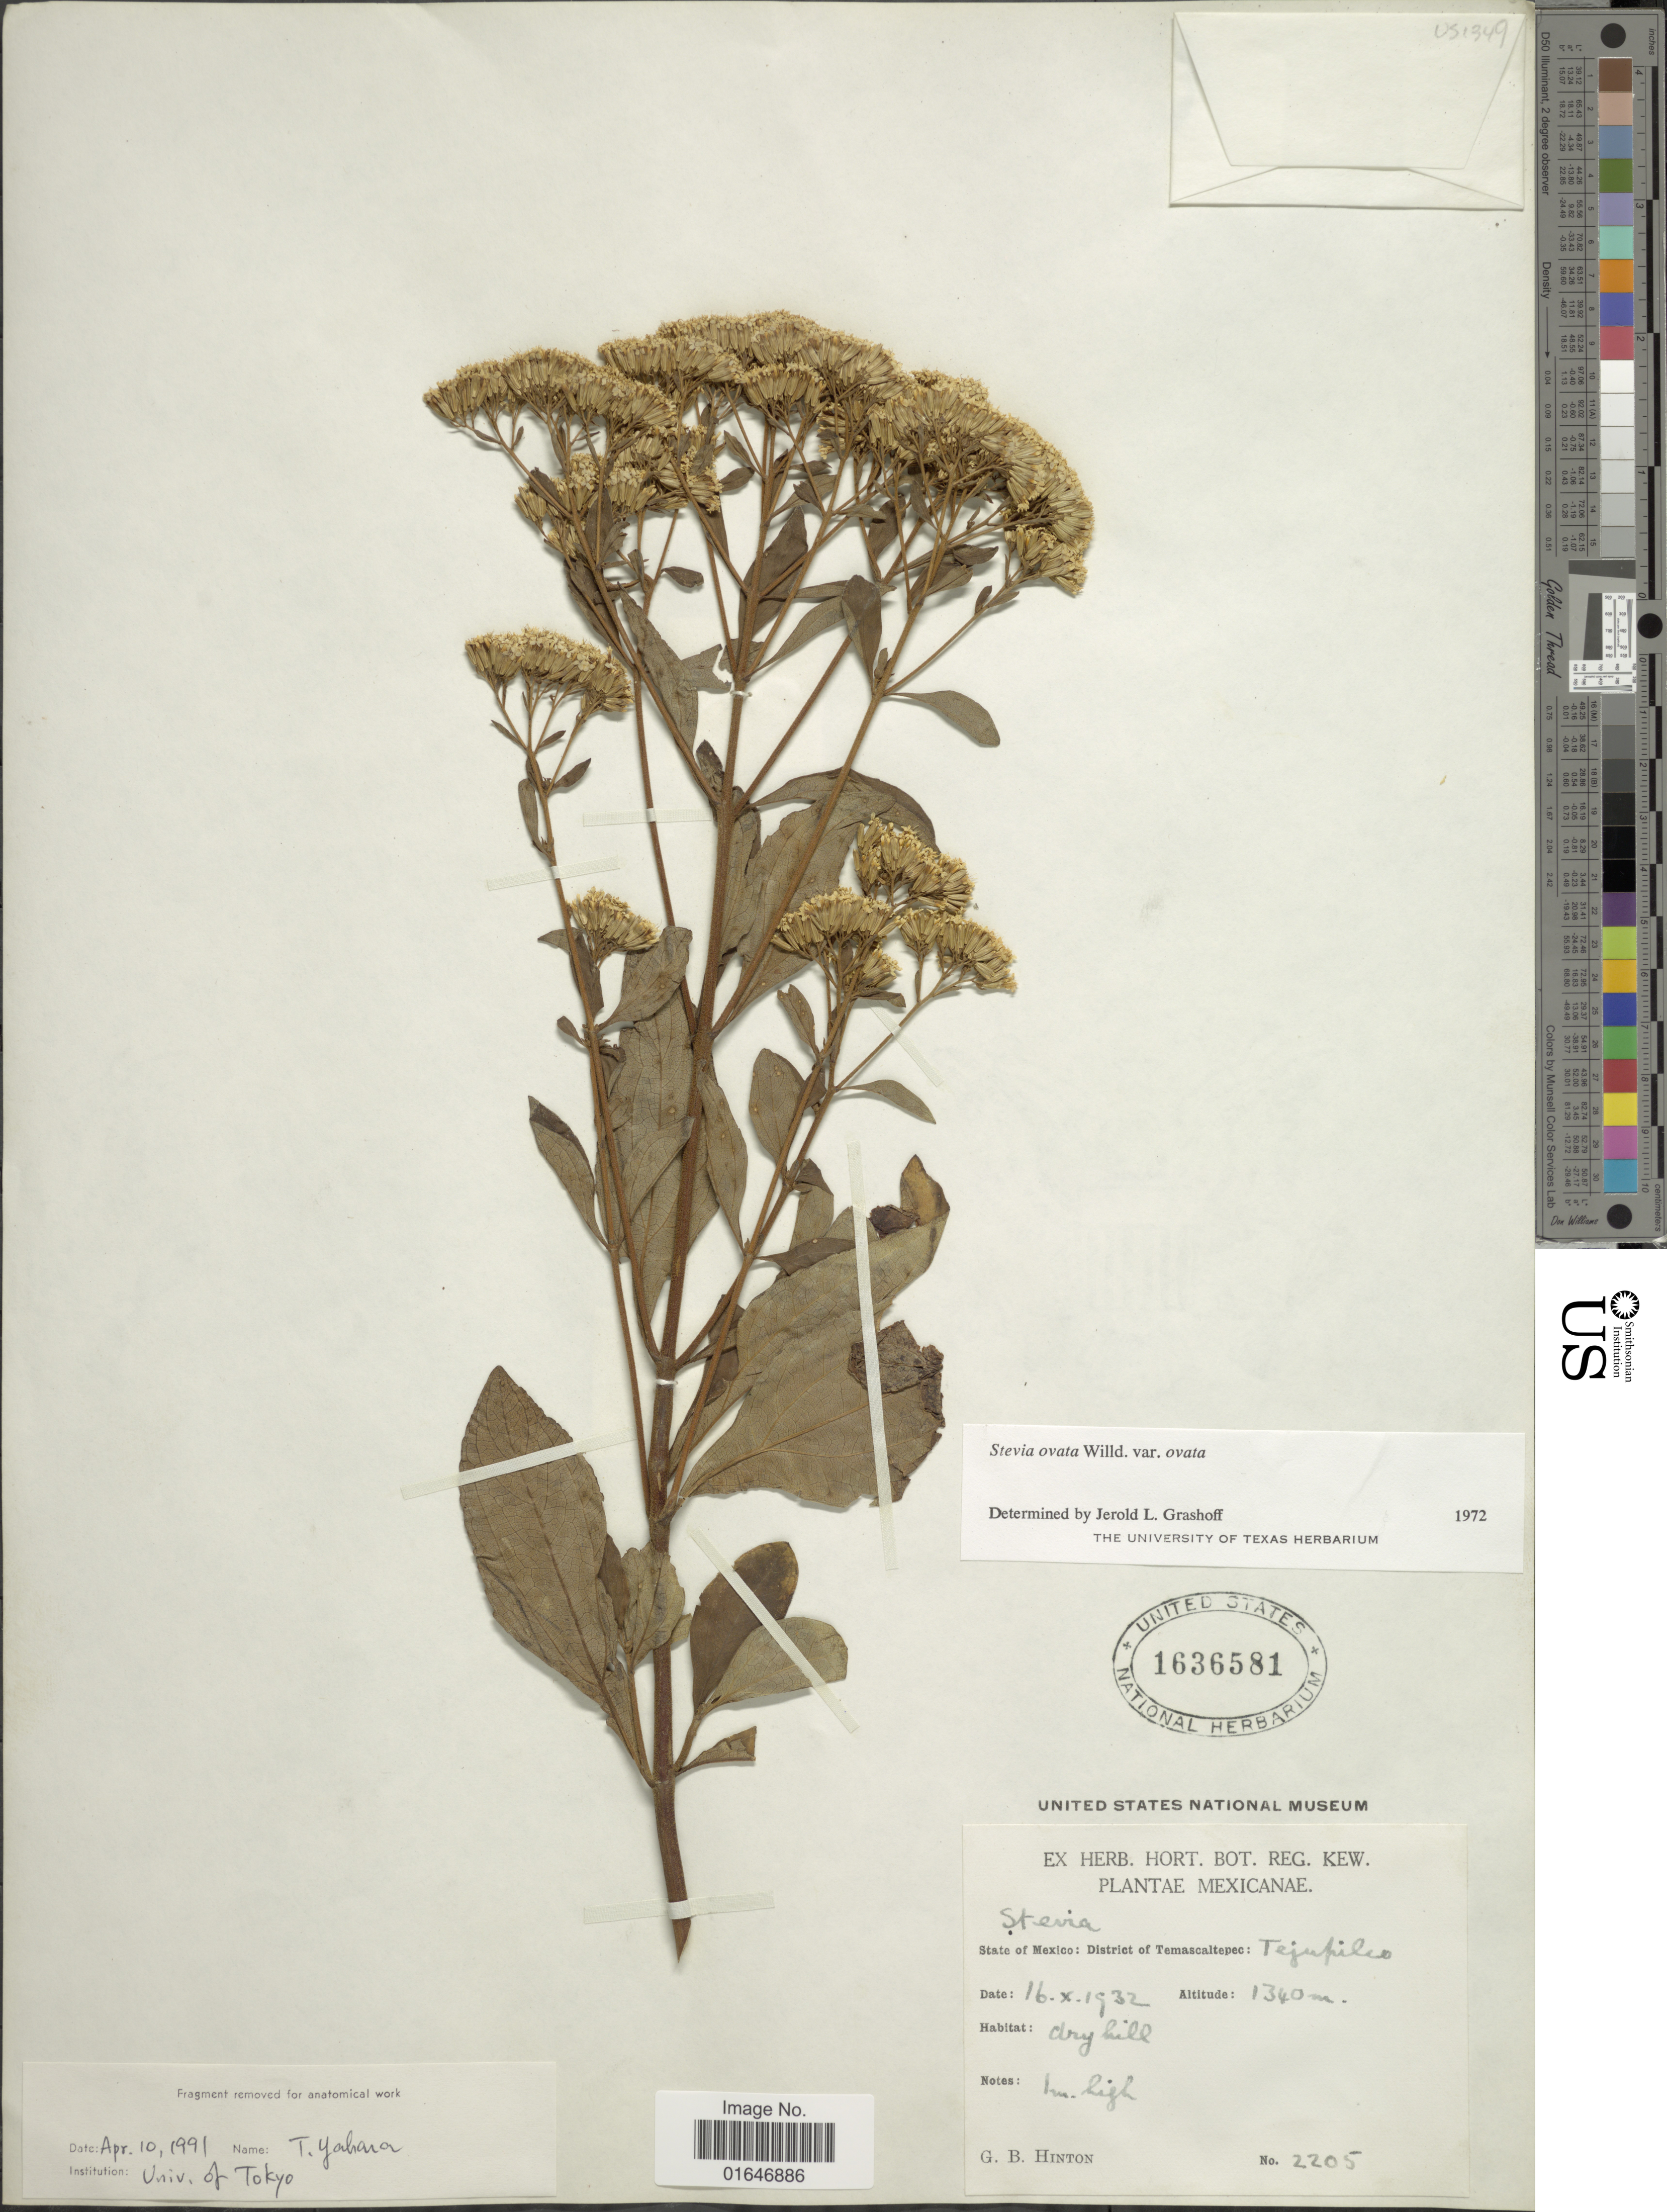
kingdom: Plantae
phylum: Tracheophyta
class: Magnoliopsida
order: Asterales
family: Asteraceae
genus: Stevia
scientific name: Stevia ovata var. ovata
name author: Willd.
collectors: G. B. Hinton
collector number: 2205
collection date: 1932-10-16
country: Mexico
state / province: México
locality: District of Temascaltepec: Tejupilco.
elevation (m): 1340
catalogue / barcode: US 1636581